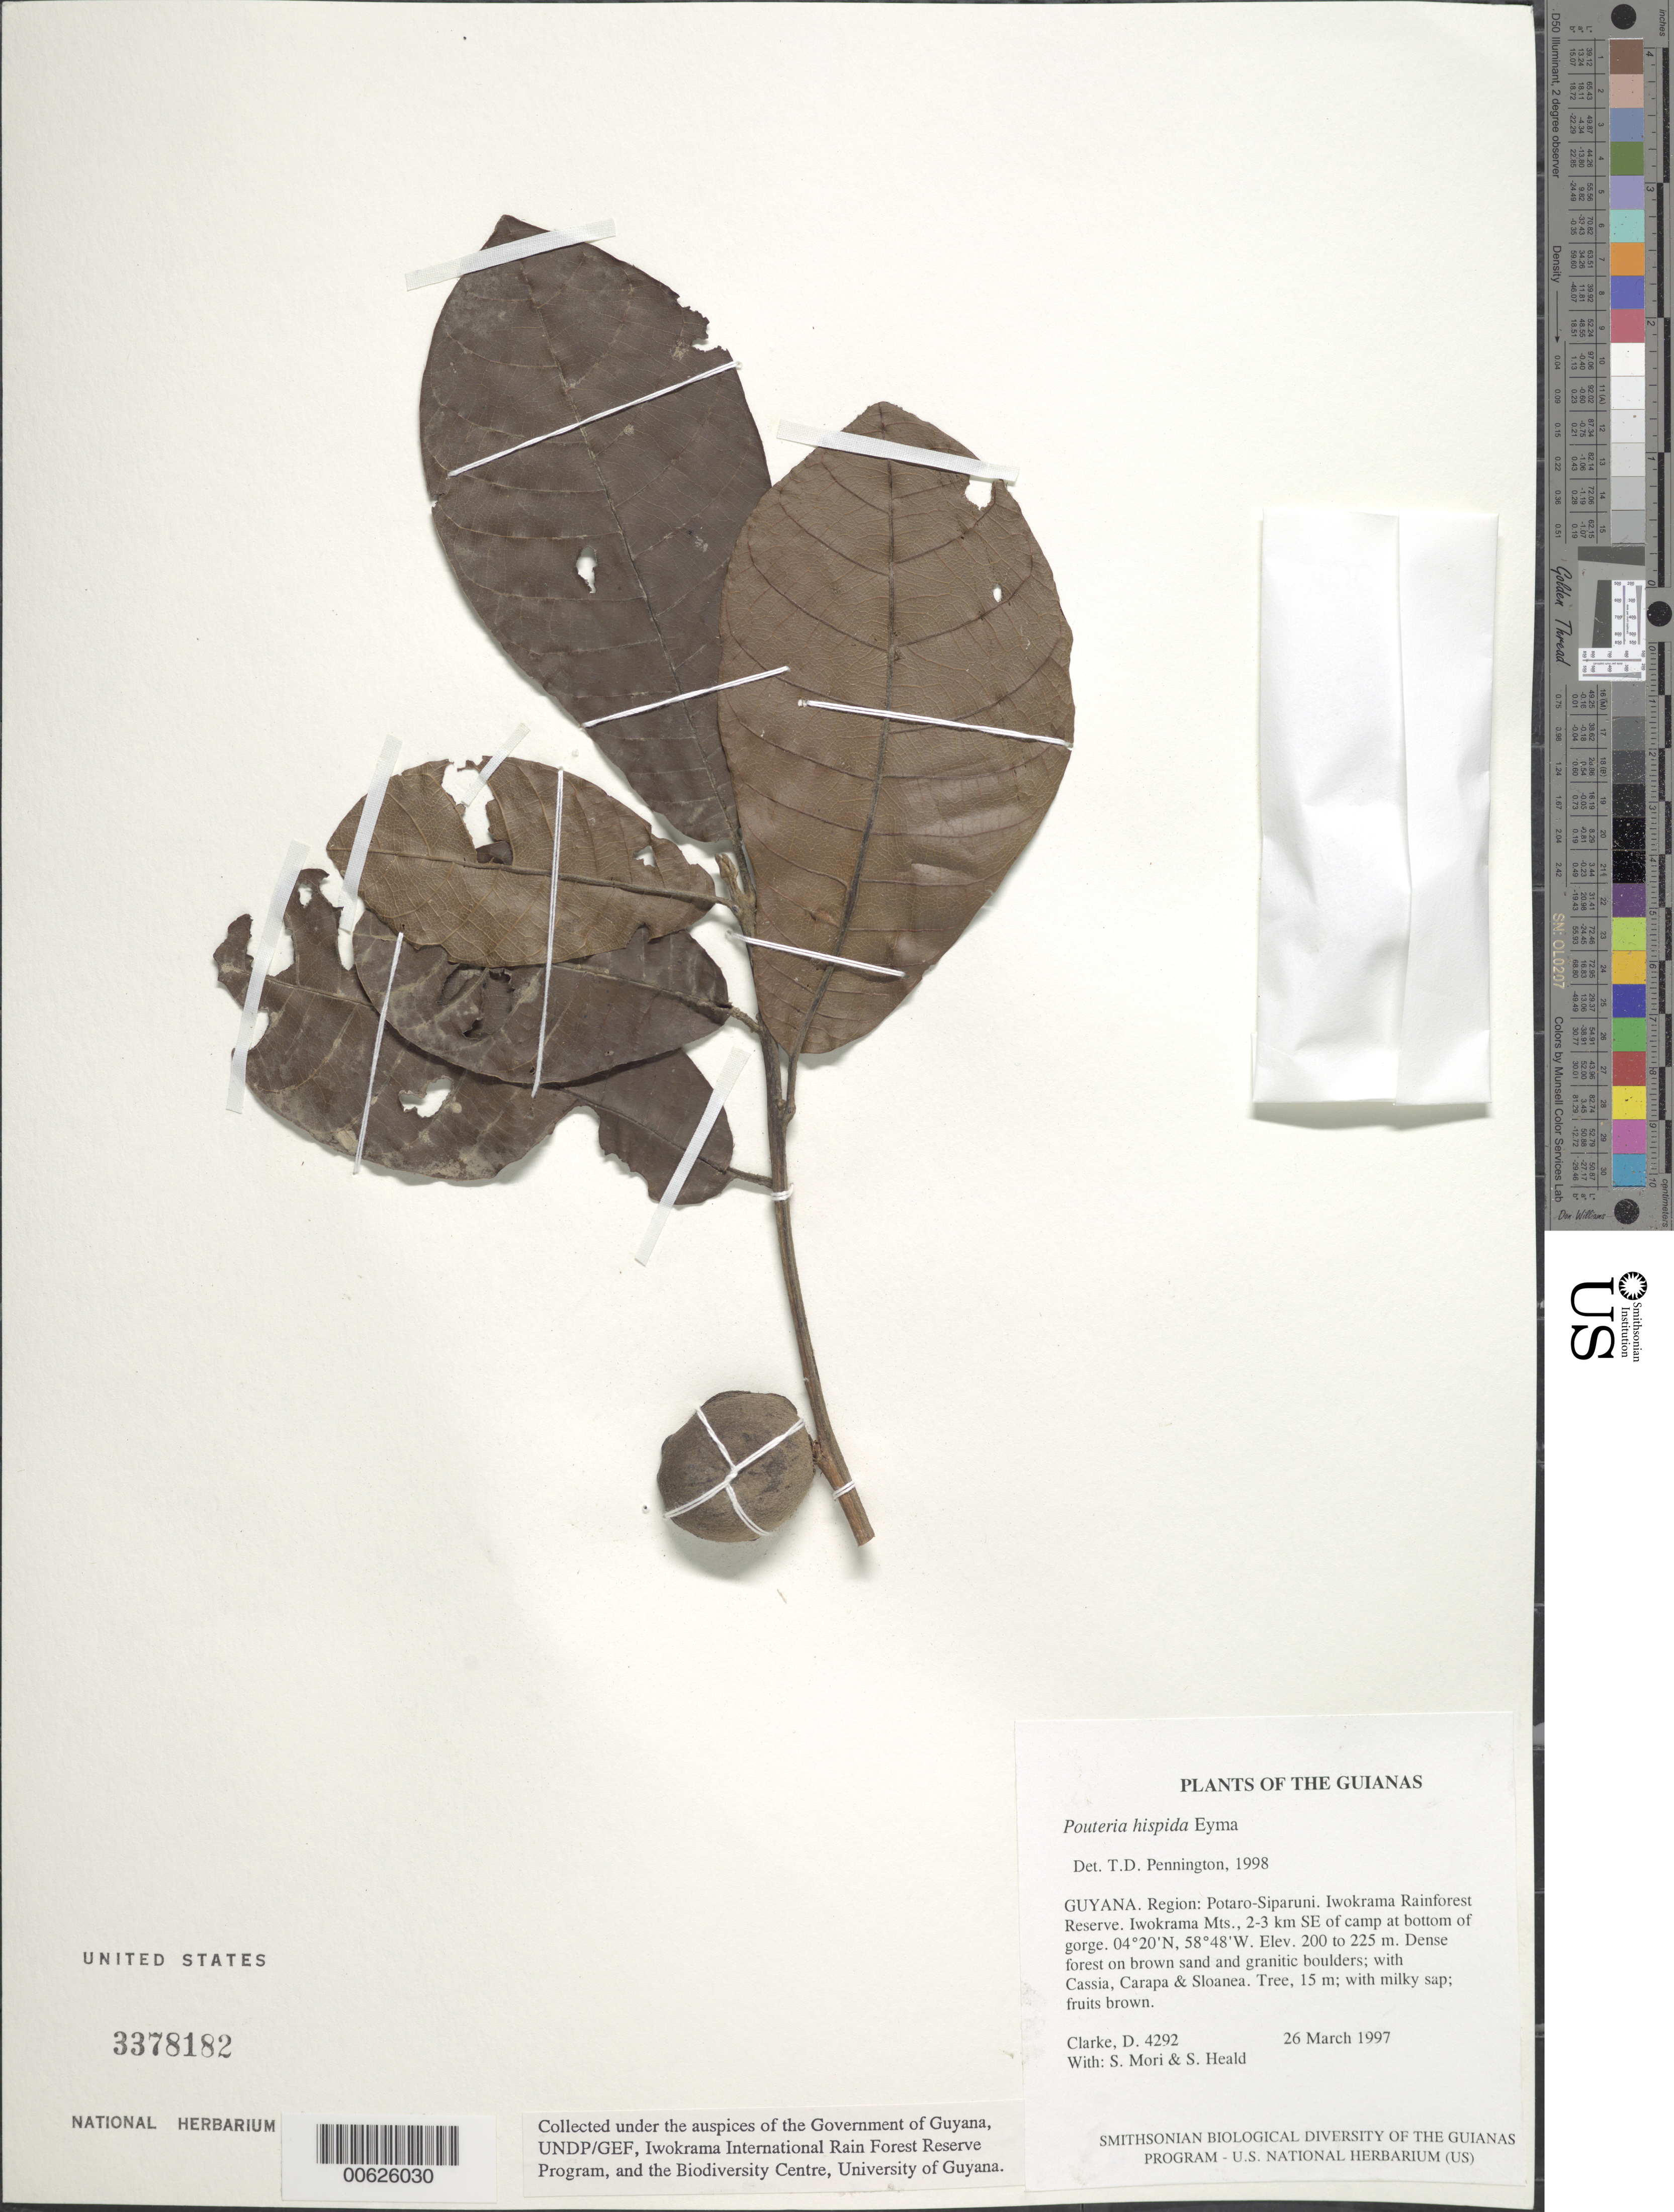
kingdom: Plantae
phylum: Tracheophyta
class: Magnoliopsida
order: Ericales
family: Sapotaceae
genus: Pouteria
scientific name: Pouteria hispida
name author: Eyma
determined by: Pennington, T. D., (K)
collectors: H. D. Clarke, S. Mori & S. Heald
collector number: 4292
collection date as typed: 26 March 1997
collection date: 1997-03-26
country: Guyana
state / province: Potaro-Siparuni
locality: Iwokrama Rainforest Reserve. Iwokrama Mts., 2-3 km SE of camp at bottom of gorge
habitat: Dense forest on brown sand and granitic boulders; with Cassia, Carapa & Sloanea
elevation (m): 200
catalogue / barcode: US 3378182